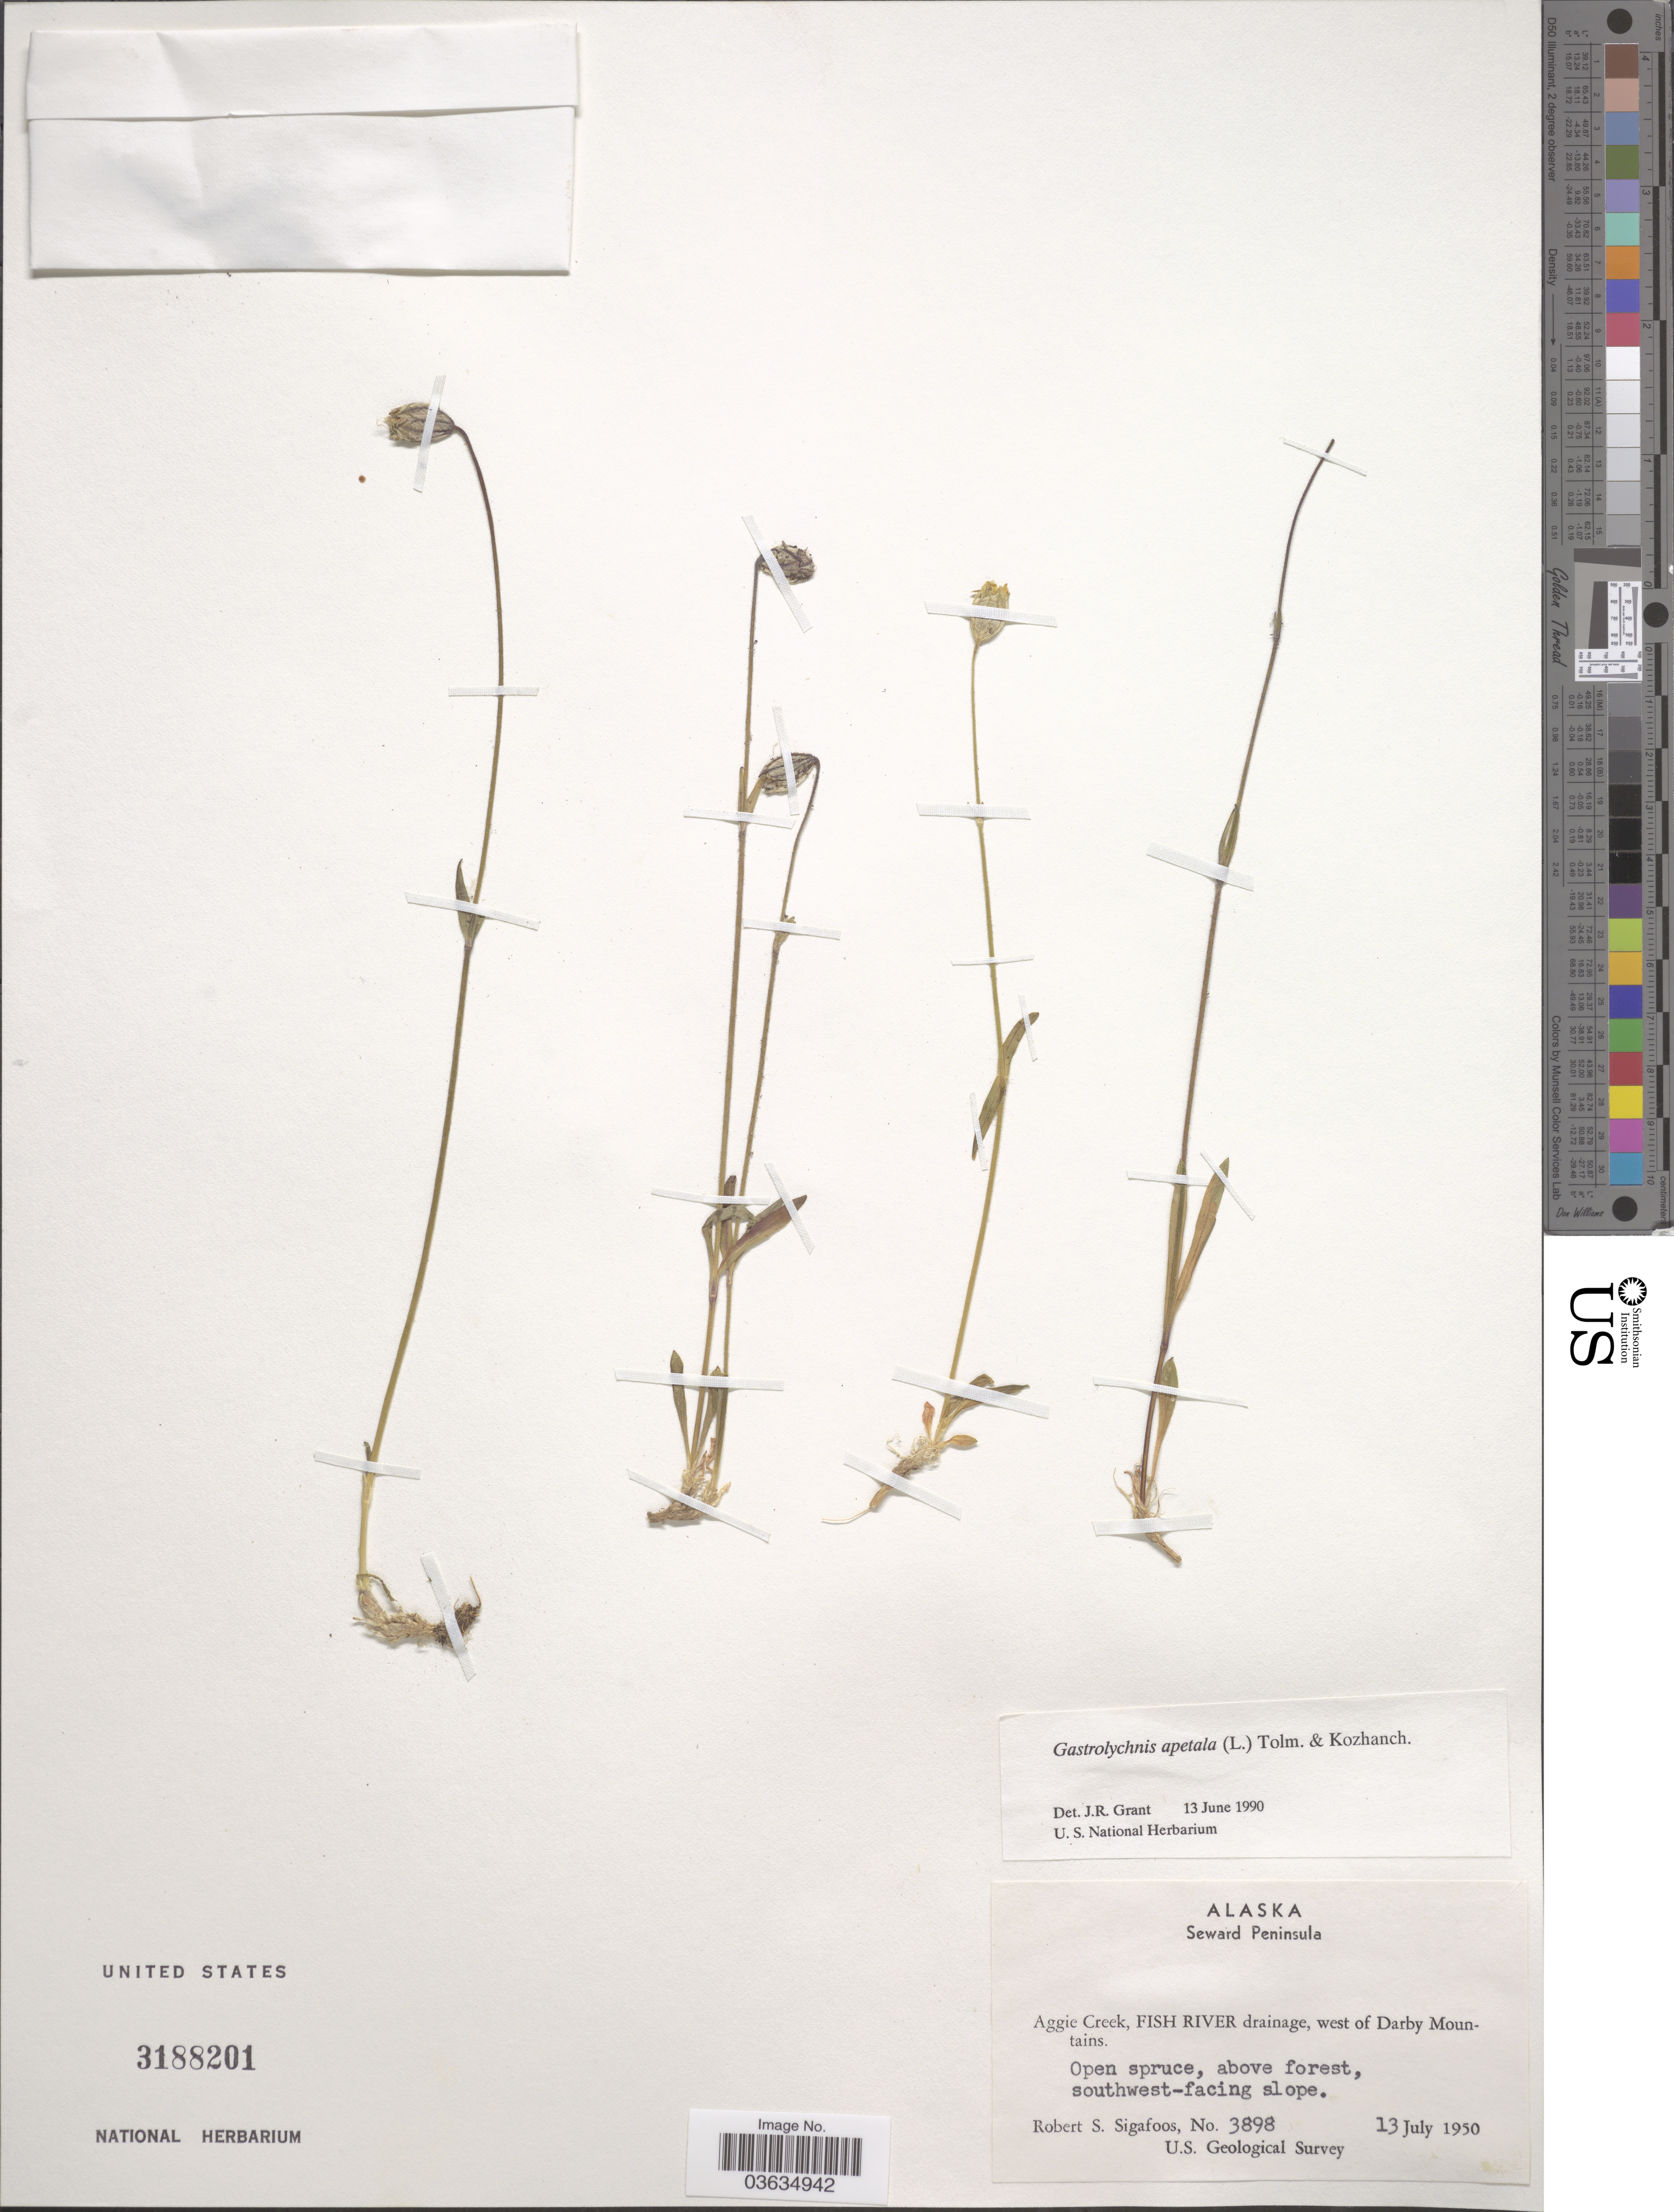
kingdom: Plantae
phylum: Tracheophyta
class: Magnoliopsida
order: Caryophyllales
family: Caryophyllaceae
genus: Silene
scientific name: Silene uralensis subsp. uralensis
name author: (Rupr.) Bocquet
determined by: Strong, Mark T., (BOT), Smithsonian Institution - National Museum of Natural History (UNITED STATES)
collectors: R. Sigafoos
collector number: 3898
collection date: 1950-07-13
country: United States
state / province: Alaska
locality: Seward Peninsula. Aggie Creek, Fish River drainage, west of Darby Mountains. Southwest-facing slope.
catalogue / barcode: US 3188201